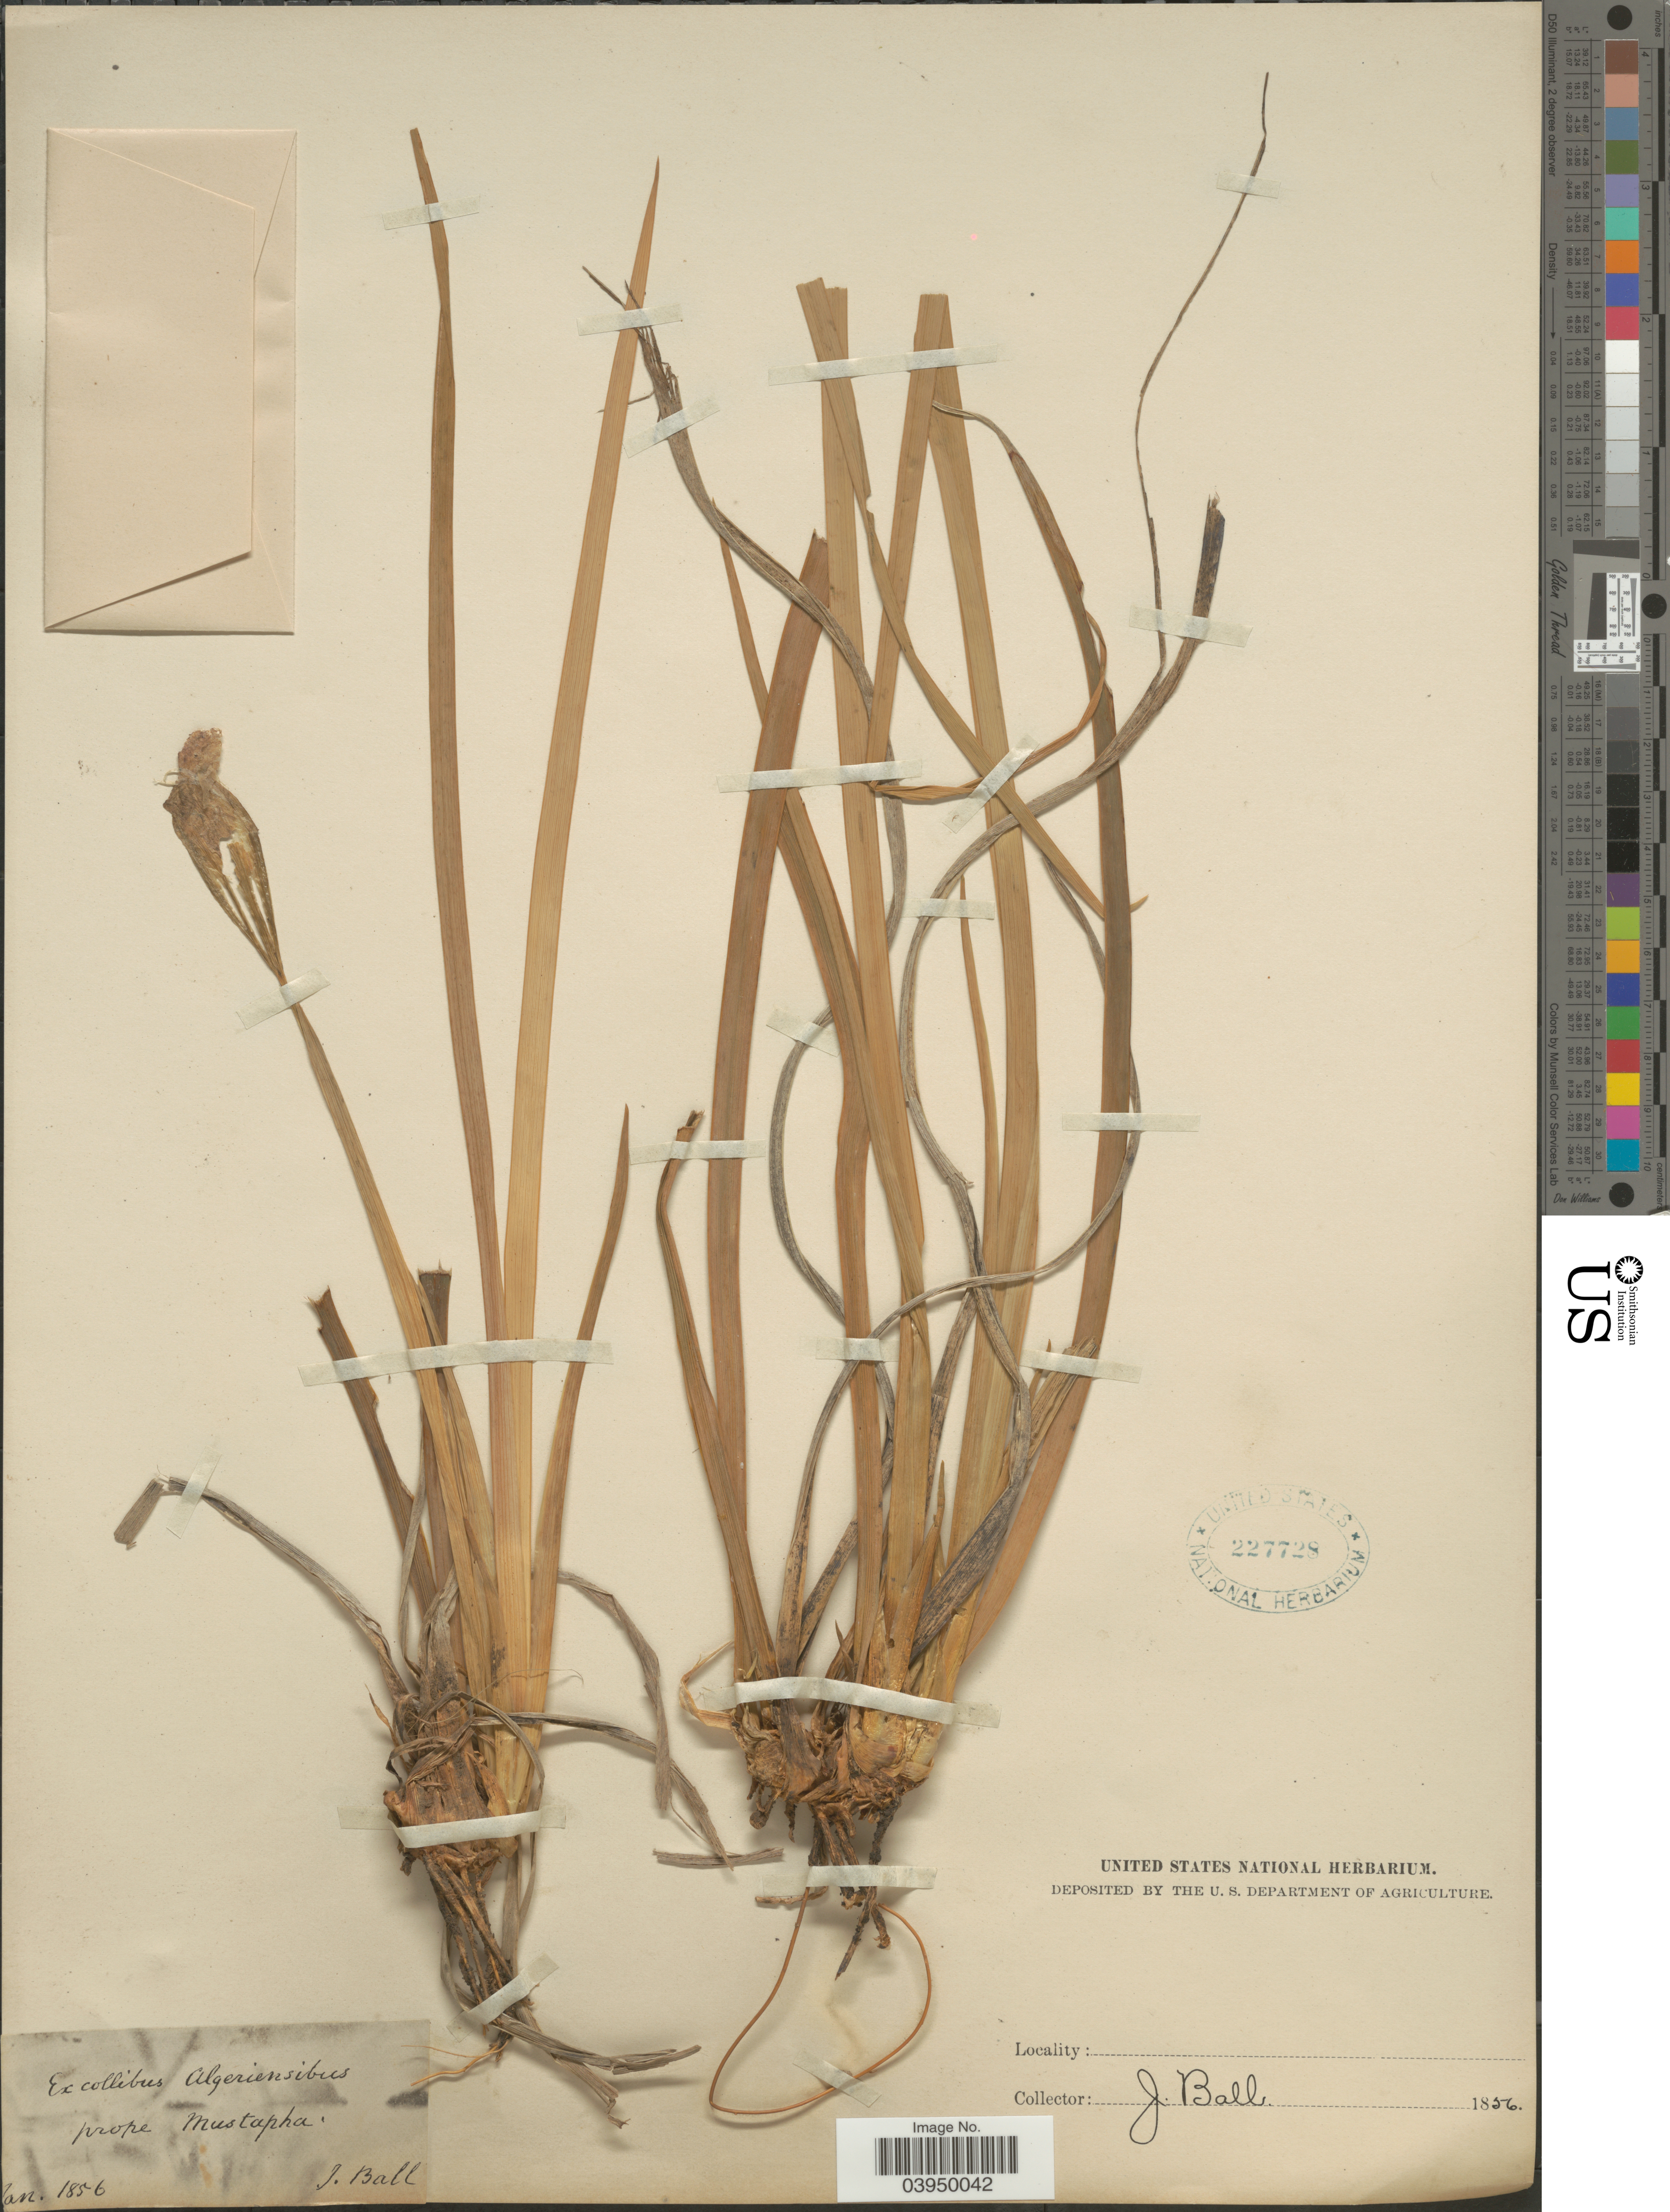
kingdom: Plantae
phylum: Tracheophyta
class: Liliopsida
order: Asparagales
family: Iridaceae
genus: Iris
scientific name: Iris sp.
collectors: J. Ball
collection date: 1856-01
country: Algeria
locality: Ex collibus Algeriensibus prope Mustapha.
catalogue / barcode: US 227728